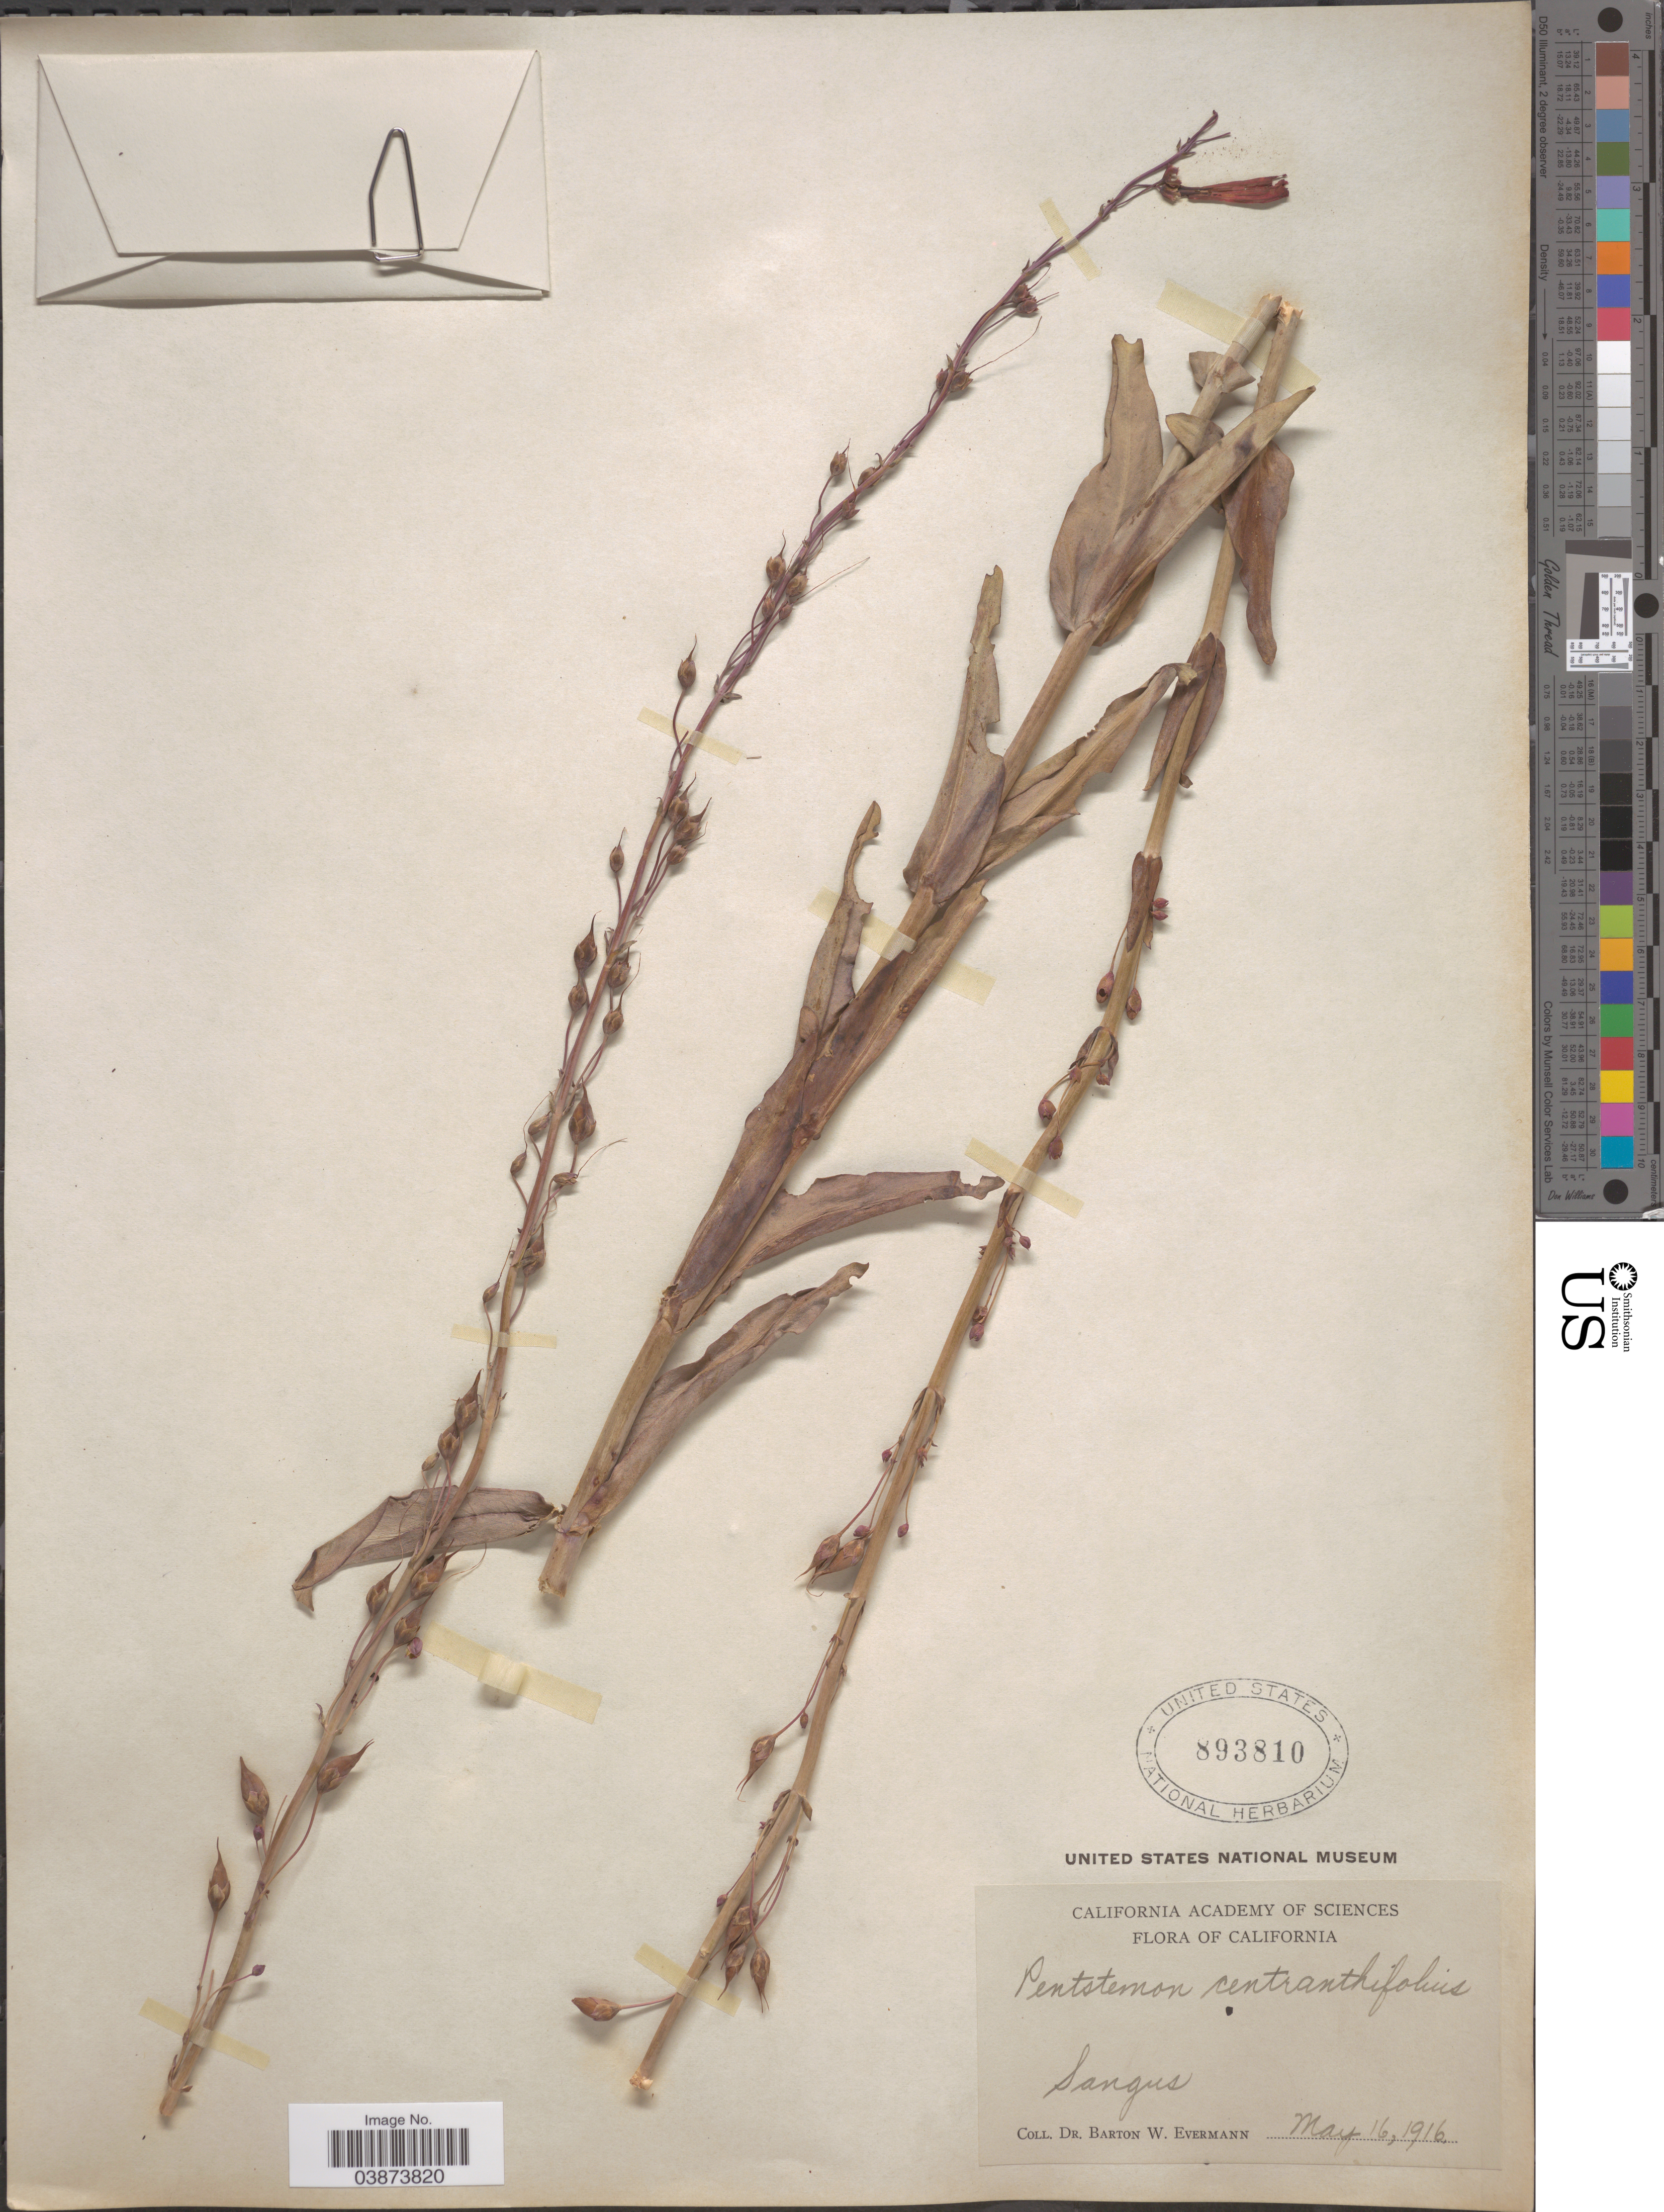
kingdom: Plantae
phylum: Tracheophyta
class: Magnoliopsida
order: Lamiales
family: Plantaginaceae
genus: Penstemon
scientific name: Penstemon centranthifolius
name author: Benth.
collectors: B. W. Evermann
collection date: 1916-05-16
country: United States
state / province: California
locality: Sangus.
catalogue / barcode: US 893810